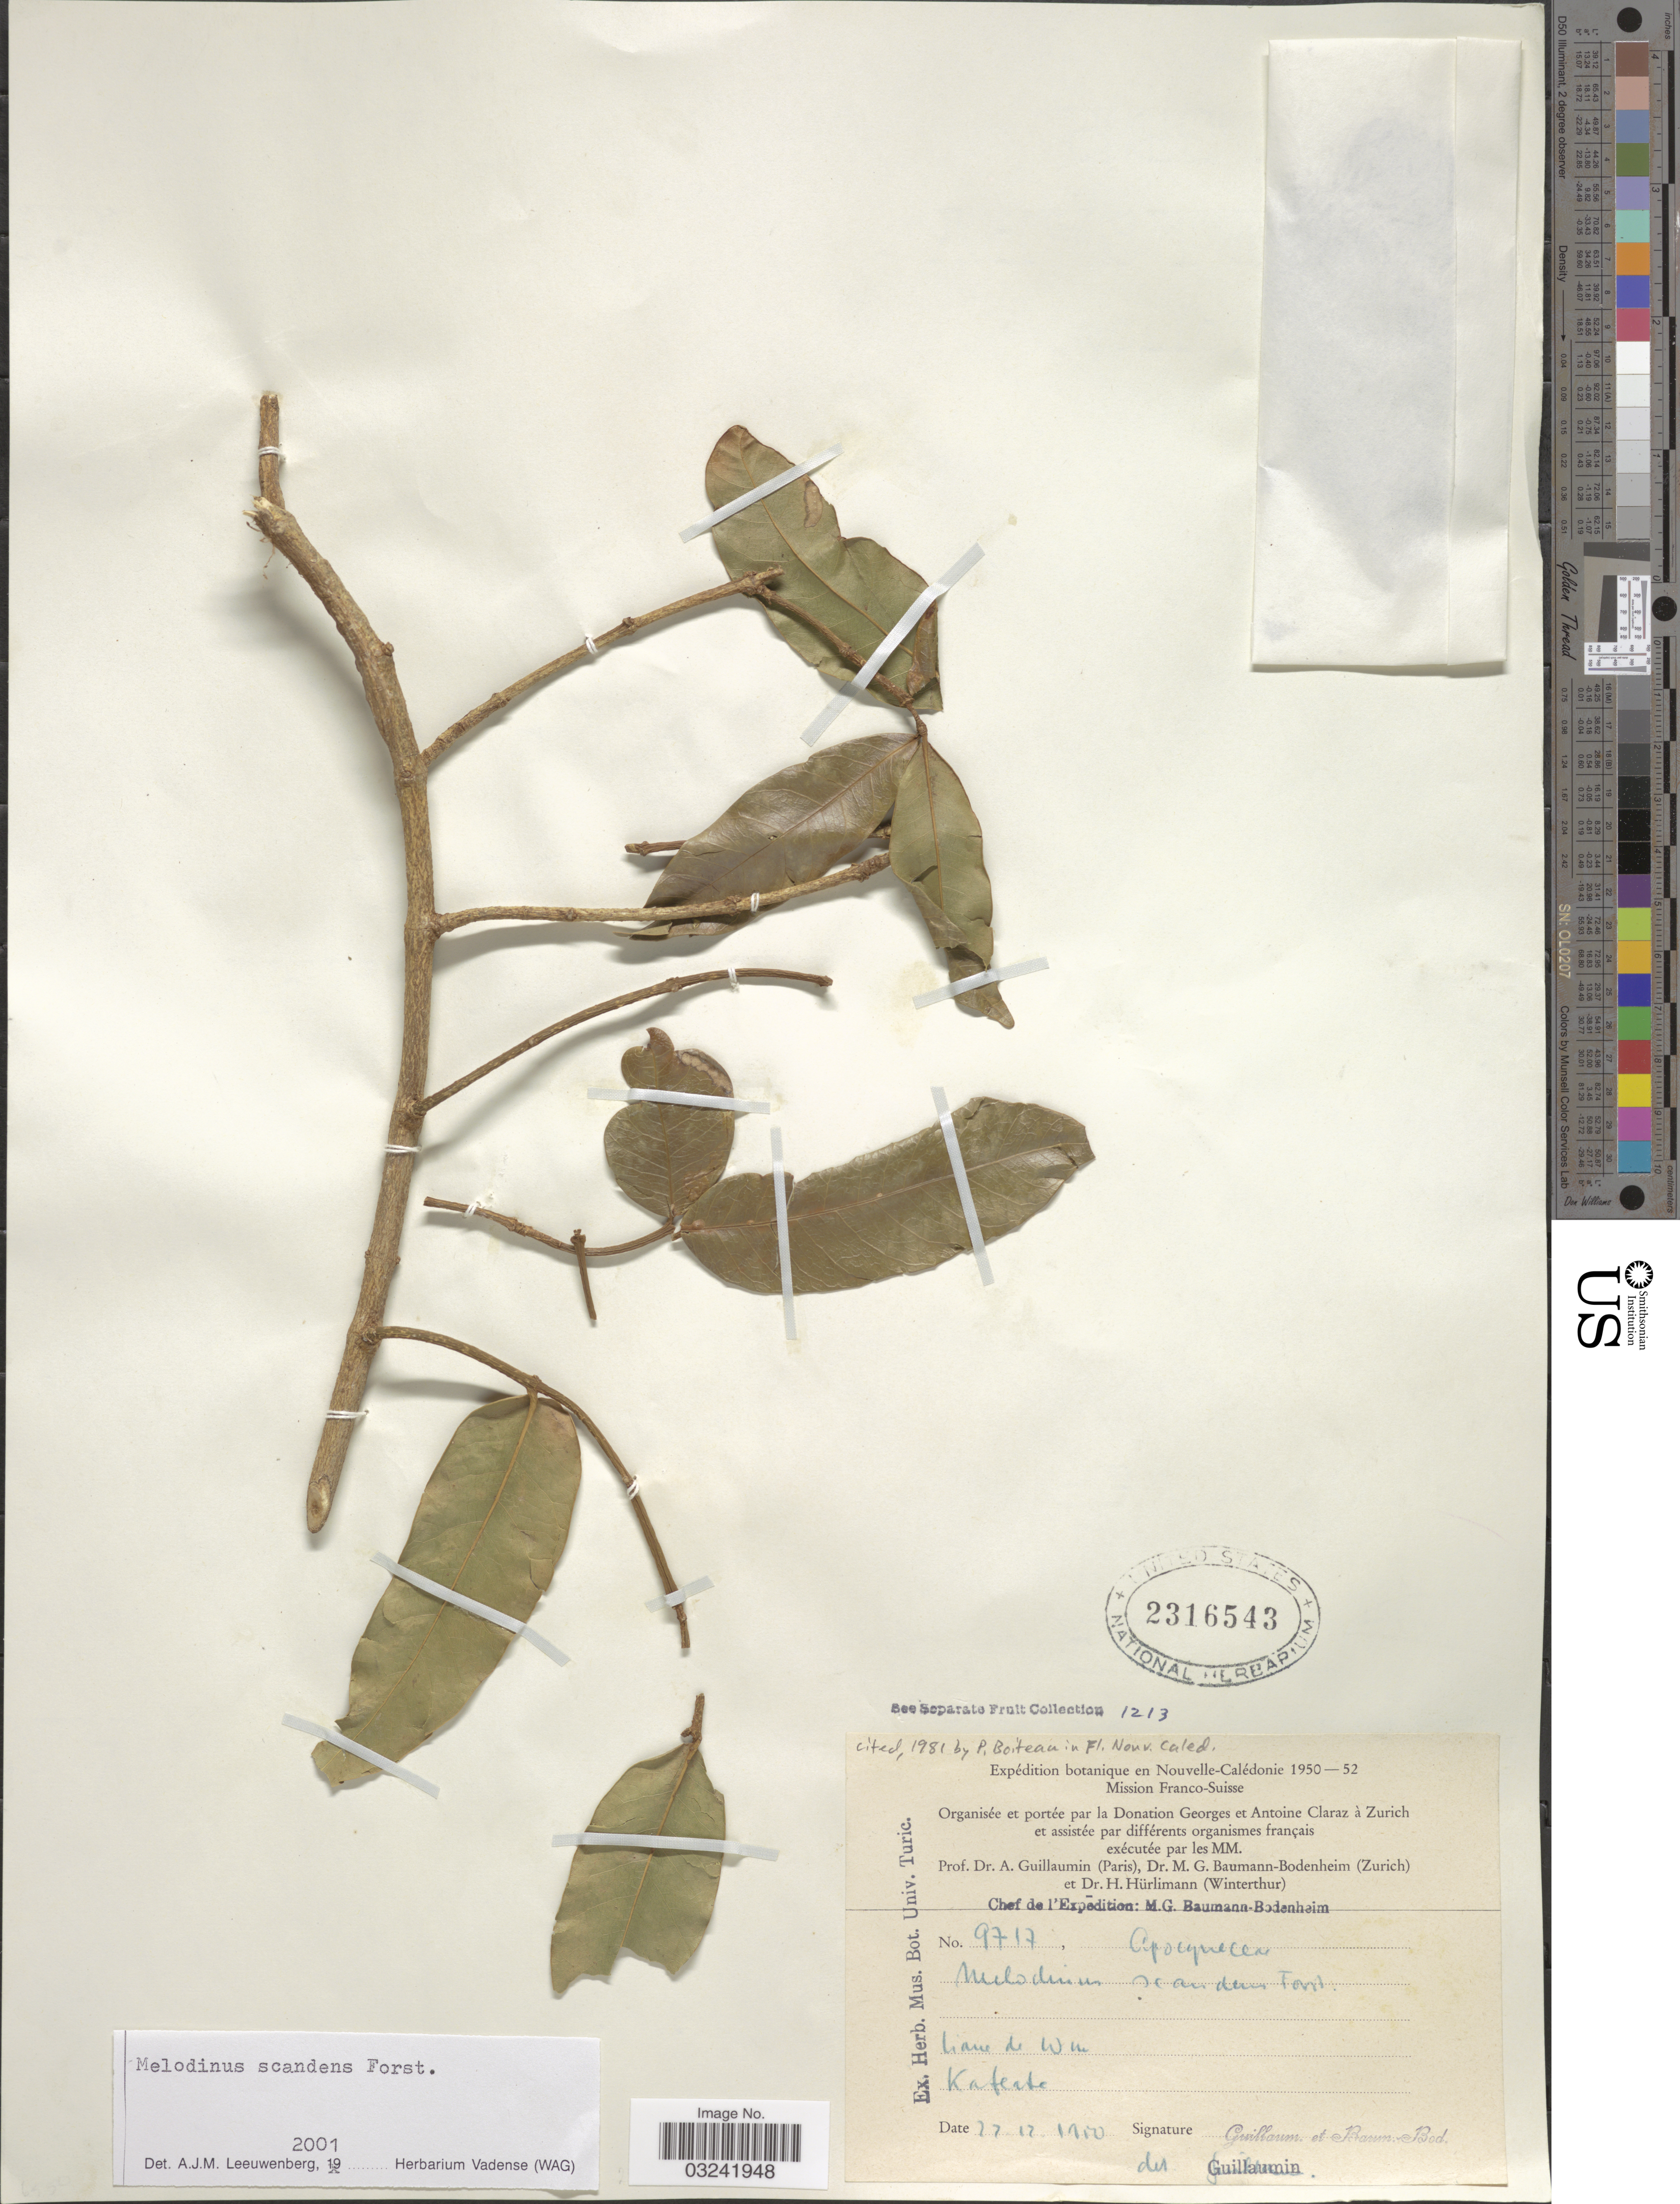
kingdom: Plantae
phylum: Tracheophyta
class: Magnoliopsida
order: Gentianales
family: Apocynaceae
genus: Melodinus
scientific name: Melodinus scandens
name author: J.R. Forst. & G. Forst.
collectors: A. Guillaumin & M. G. Baumann-Bodenheim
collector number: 9717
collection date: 1950-12-22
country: New Caledonia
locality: Nouvelle-Calédonie, Kafeate.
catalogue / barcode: US 2316543